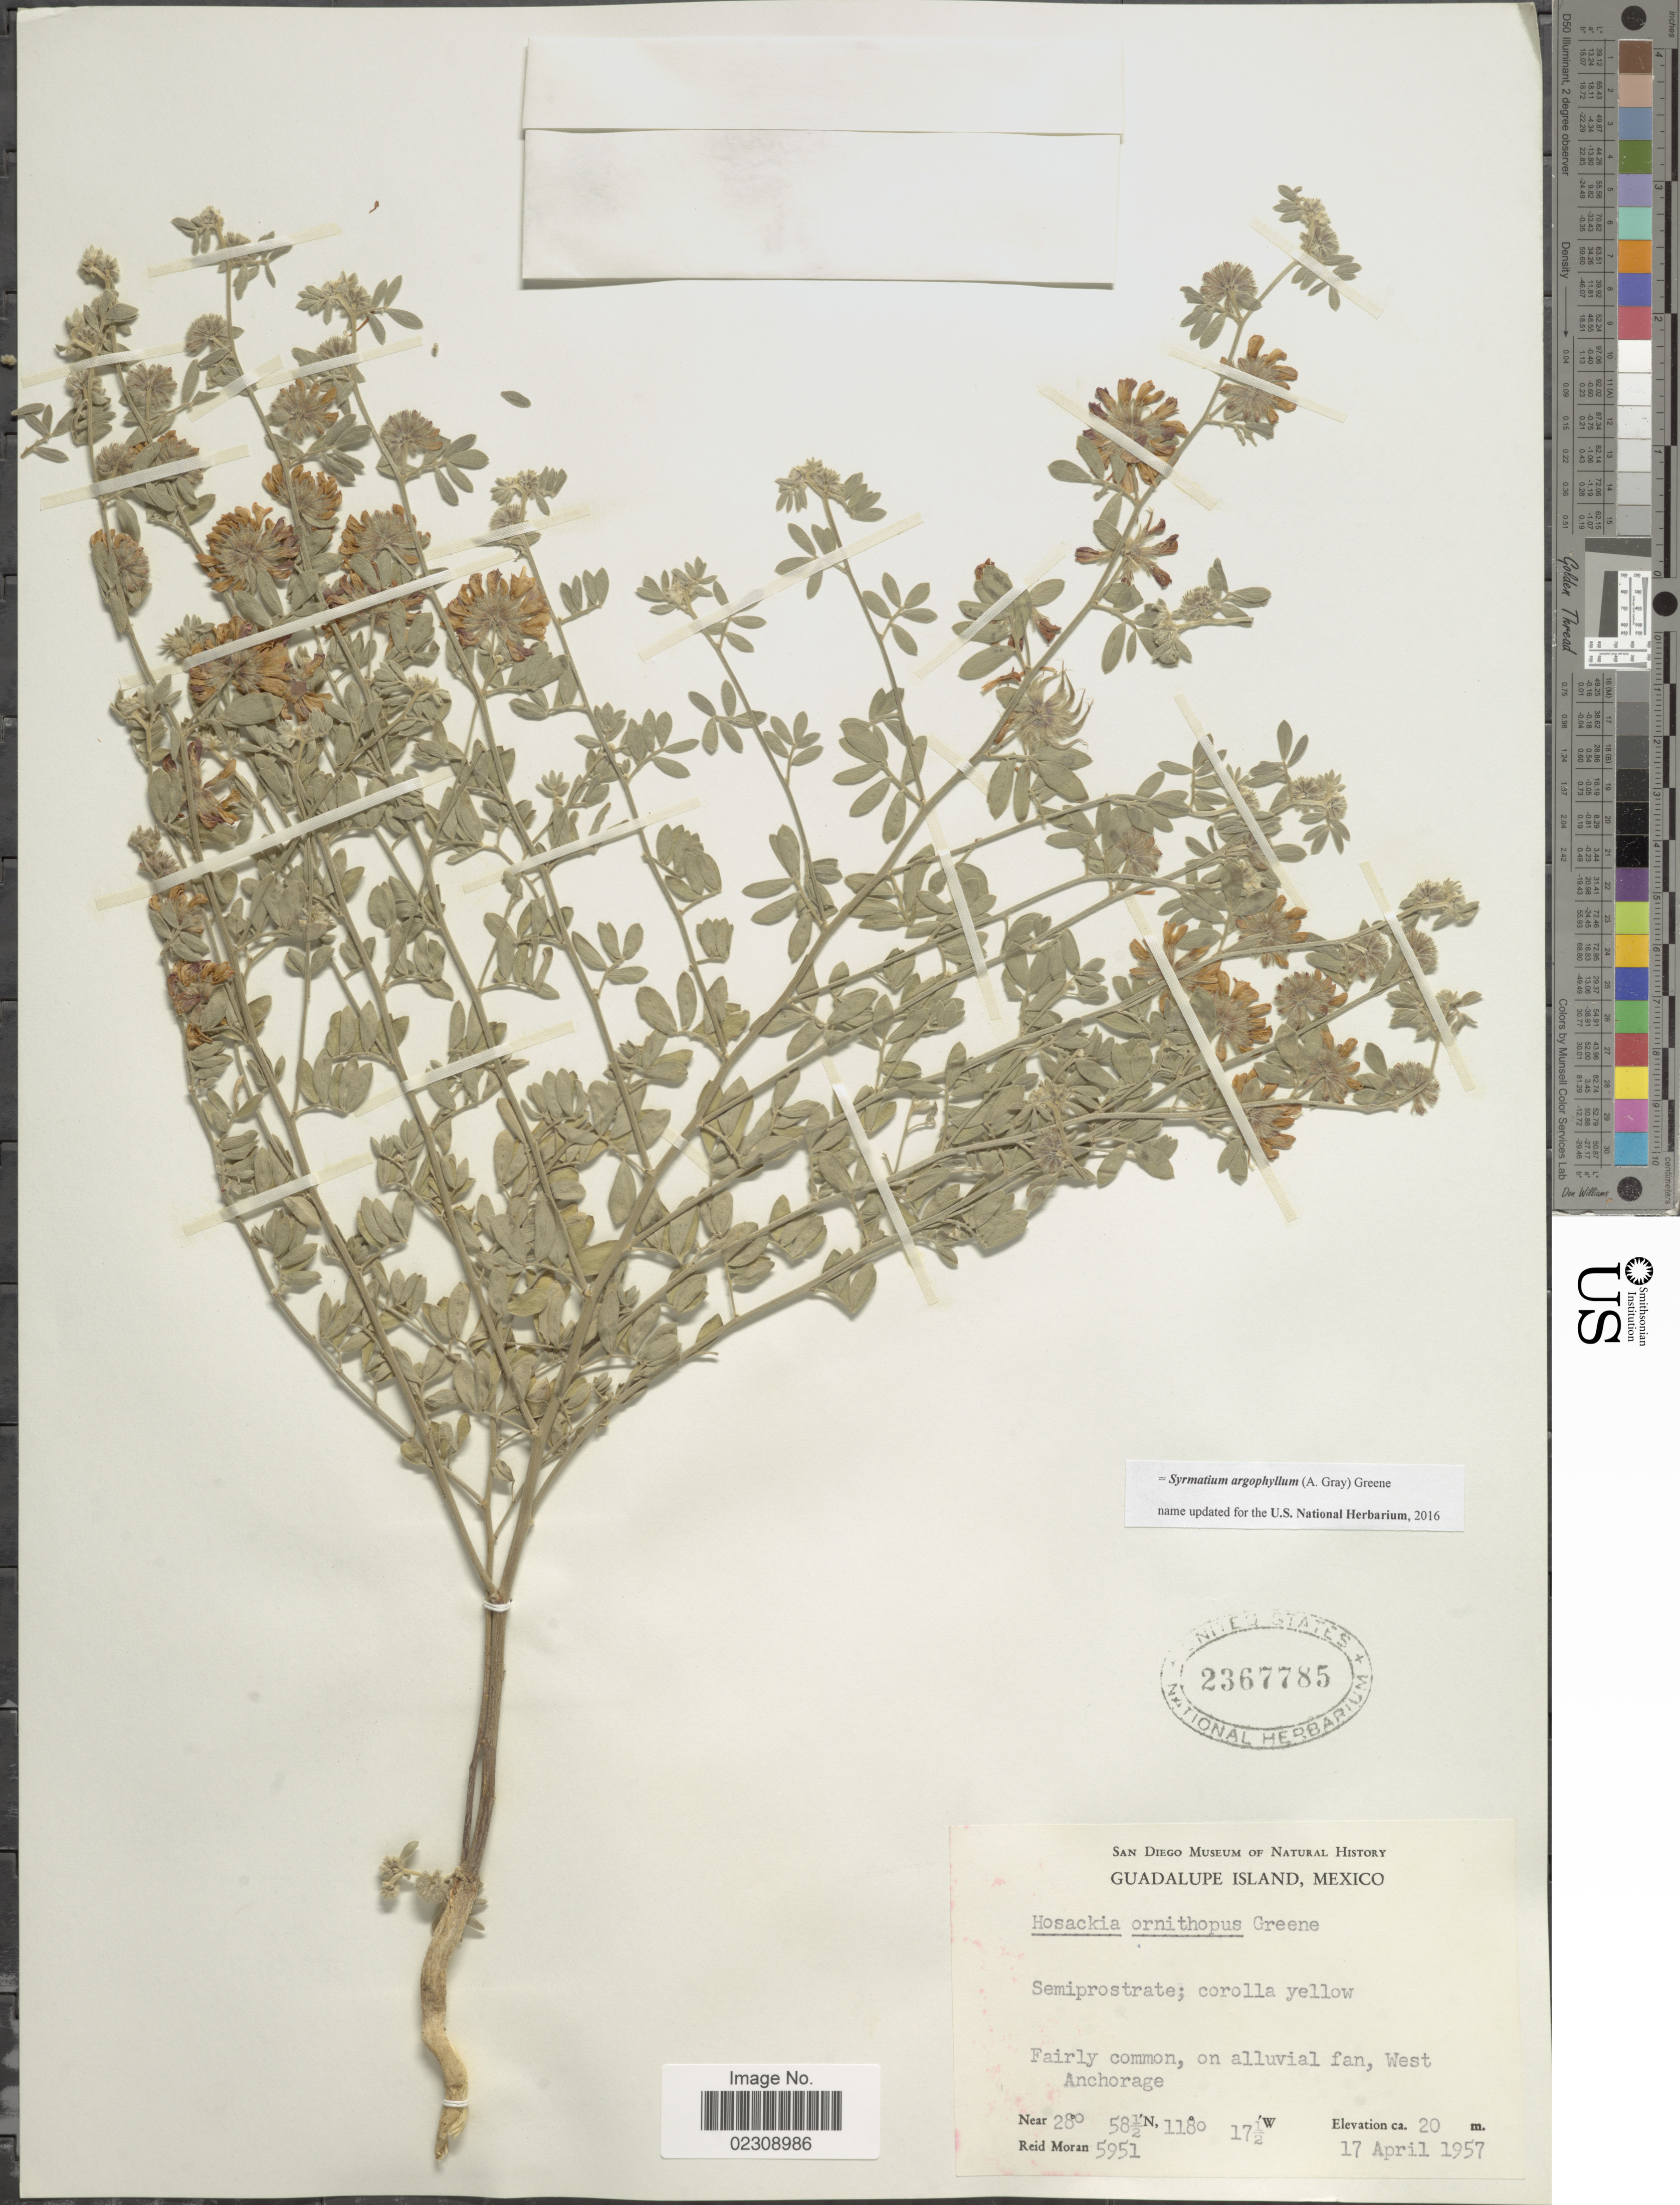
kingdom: Plantae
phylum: Tracheophyta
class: Magnoliopsida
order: Fabales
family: Fabaceae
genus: Syrmatium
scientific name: Syrmatium argophyllum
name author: (A. Gray) Greene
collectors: R. V. Moran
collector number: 5951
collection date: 1957-04-17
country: Mexico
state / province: Baja California Norte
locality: Guadalupe Island. Fairly common, on alluvial fan, West Anchorage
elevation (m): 20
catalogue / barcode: US 2367785